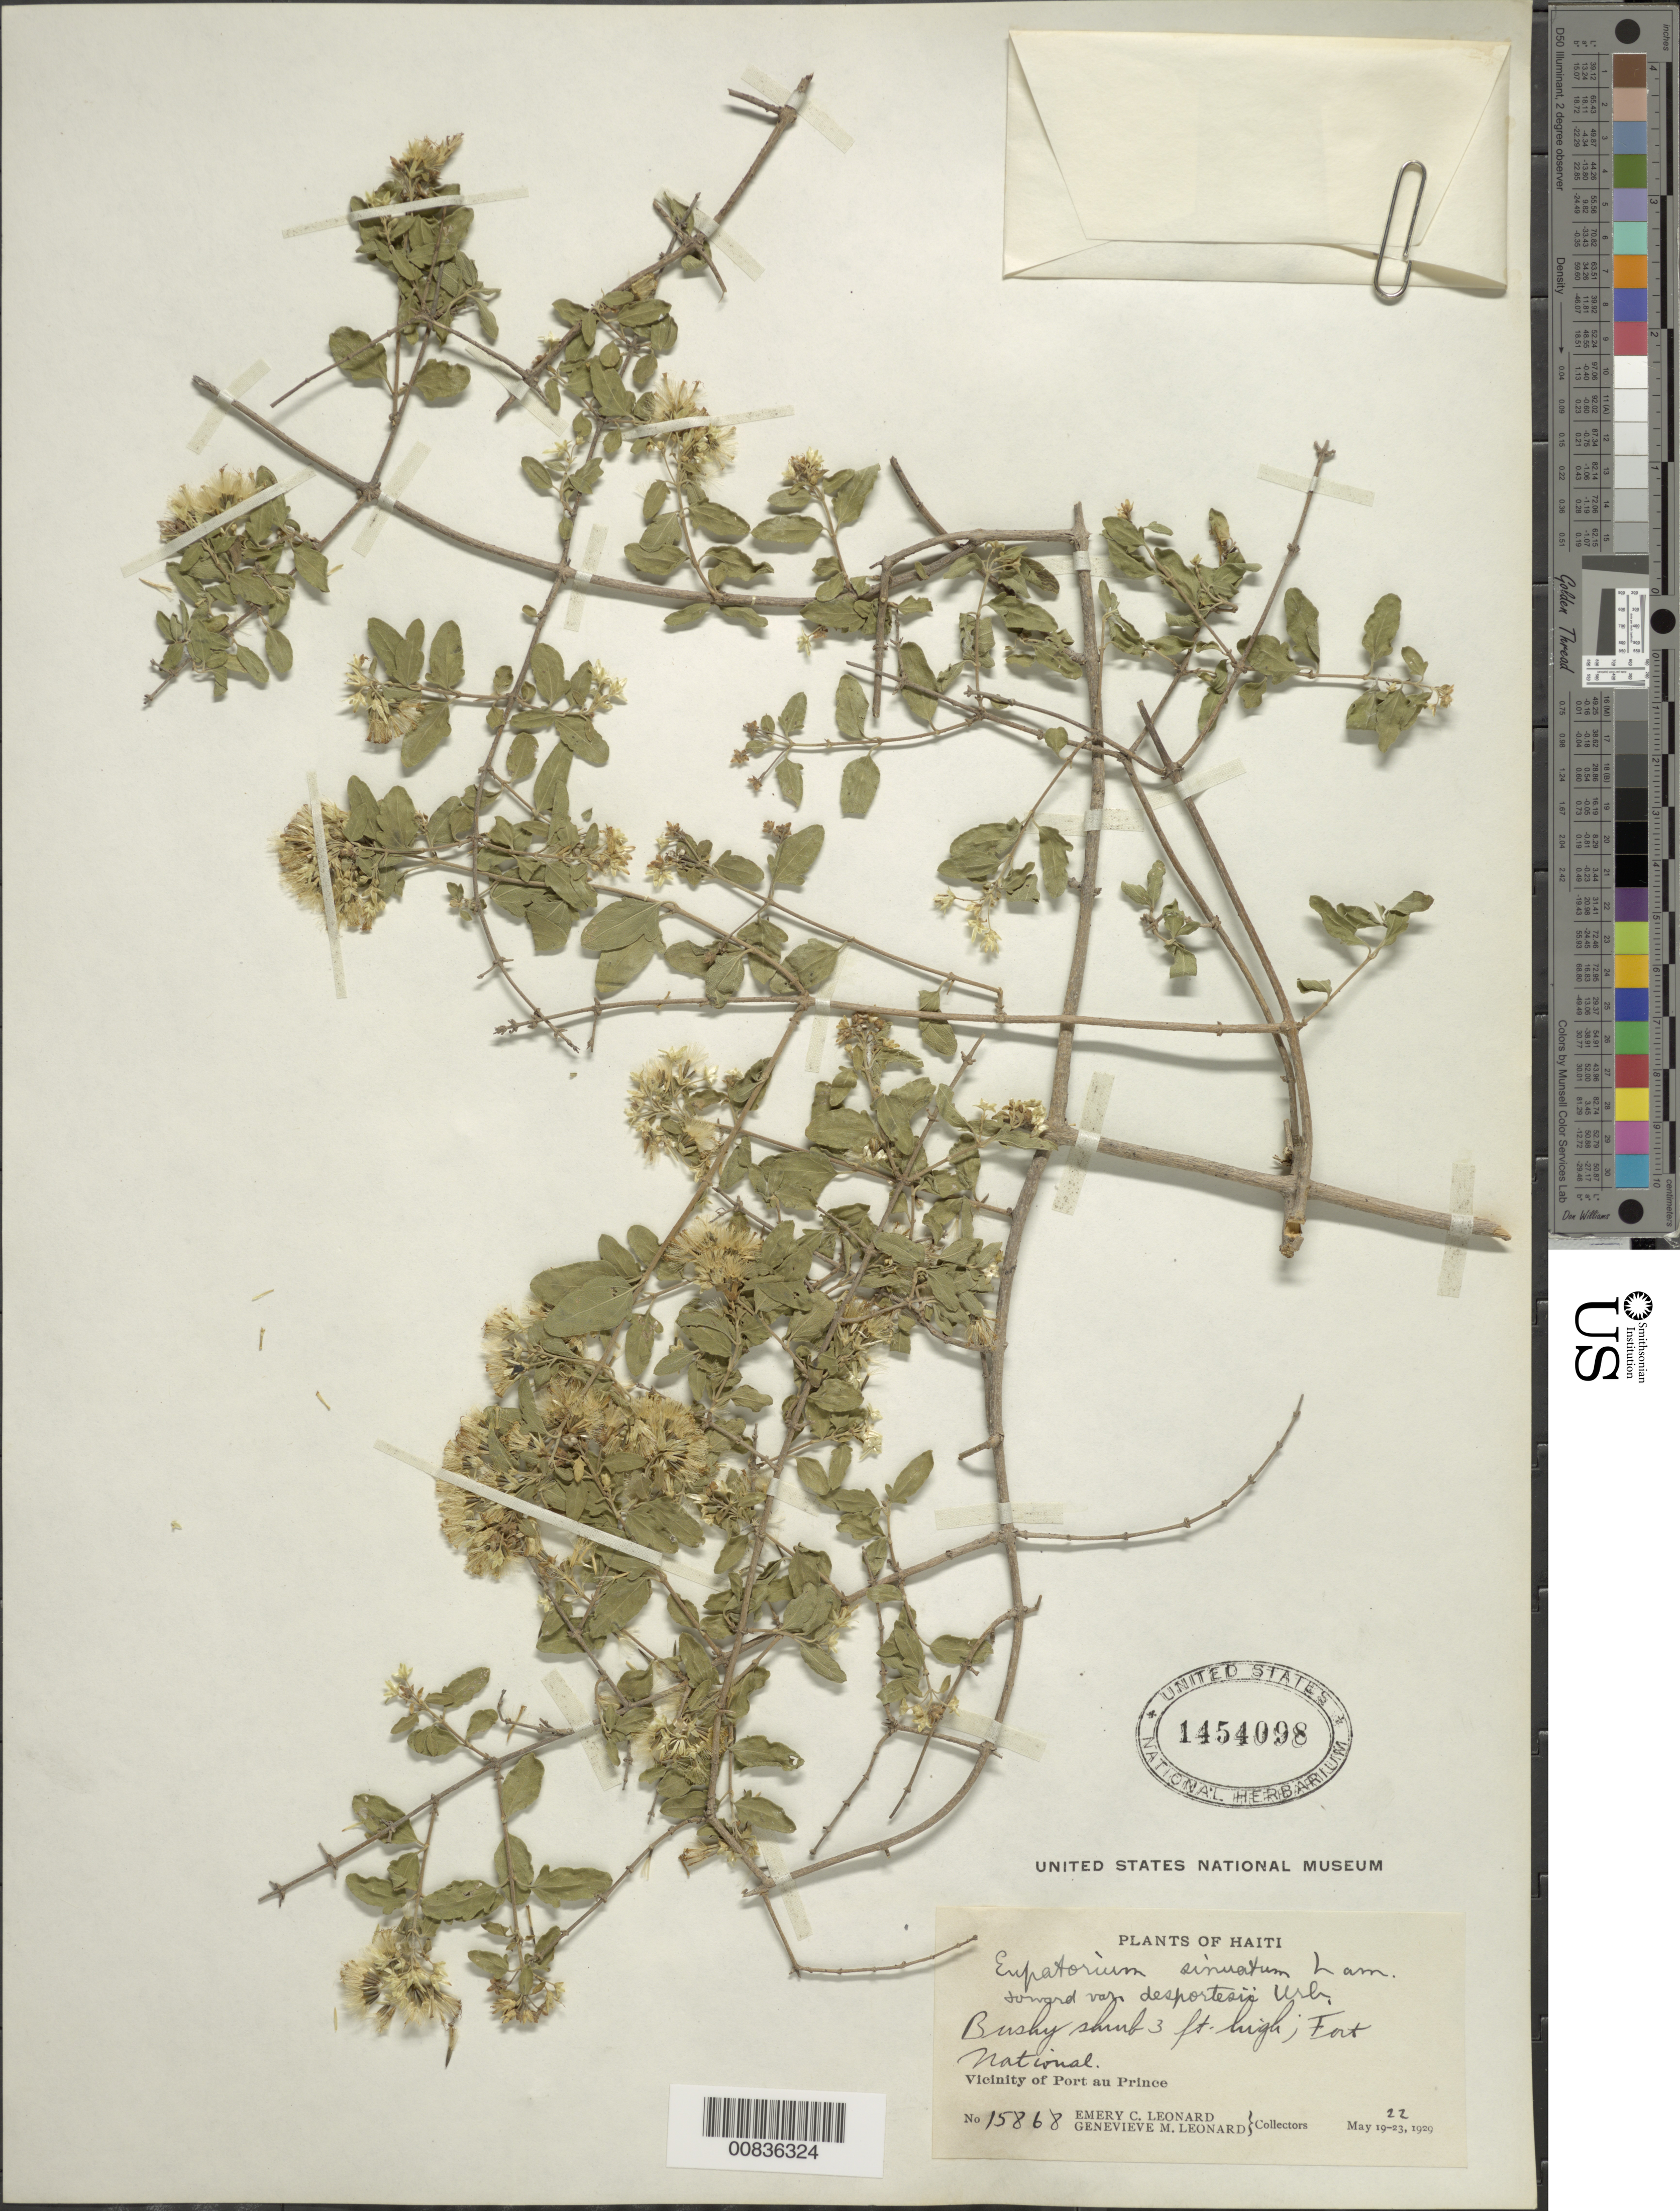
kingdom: Plantae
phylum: Tracheophyta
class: Magnoliopsida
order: Asterales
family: Asteraceae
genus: Chromolaena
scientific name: Chromolaena sinuata var. desportesii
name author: Urb.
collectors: E. C. Leonard & G. M. Leonard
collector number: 15868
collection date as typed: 22 May 1929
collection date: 1929-05-22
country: Haiti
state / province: Ouest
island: Hispaniola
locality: Vicinity of Port au Prince, Fort National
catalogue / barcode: US 1454098